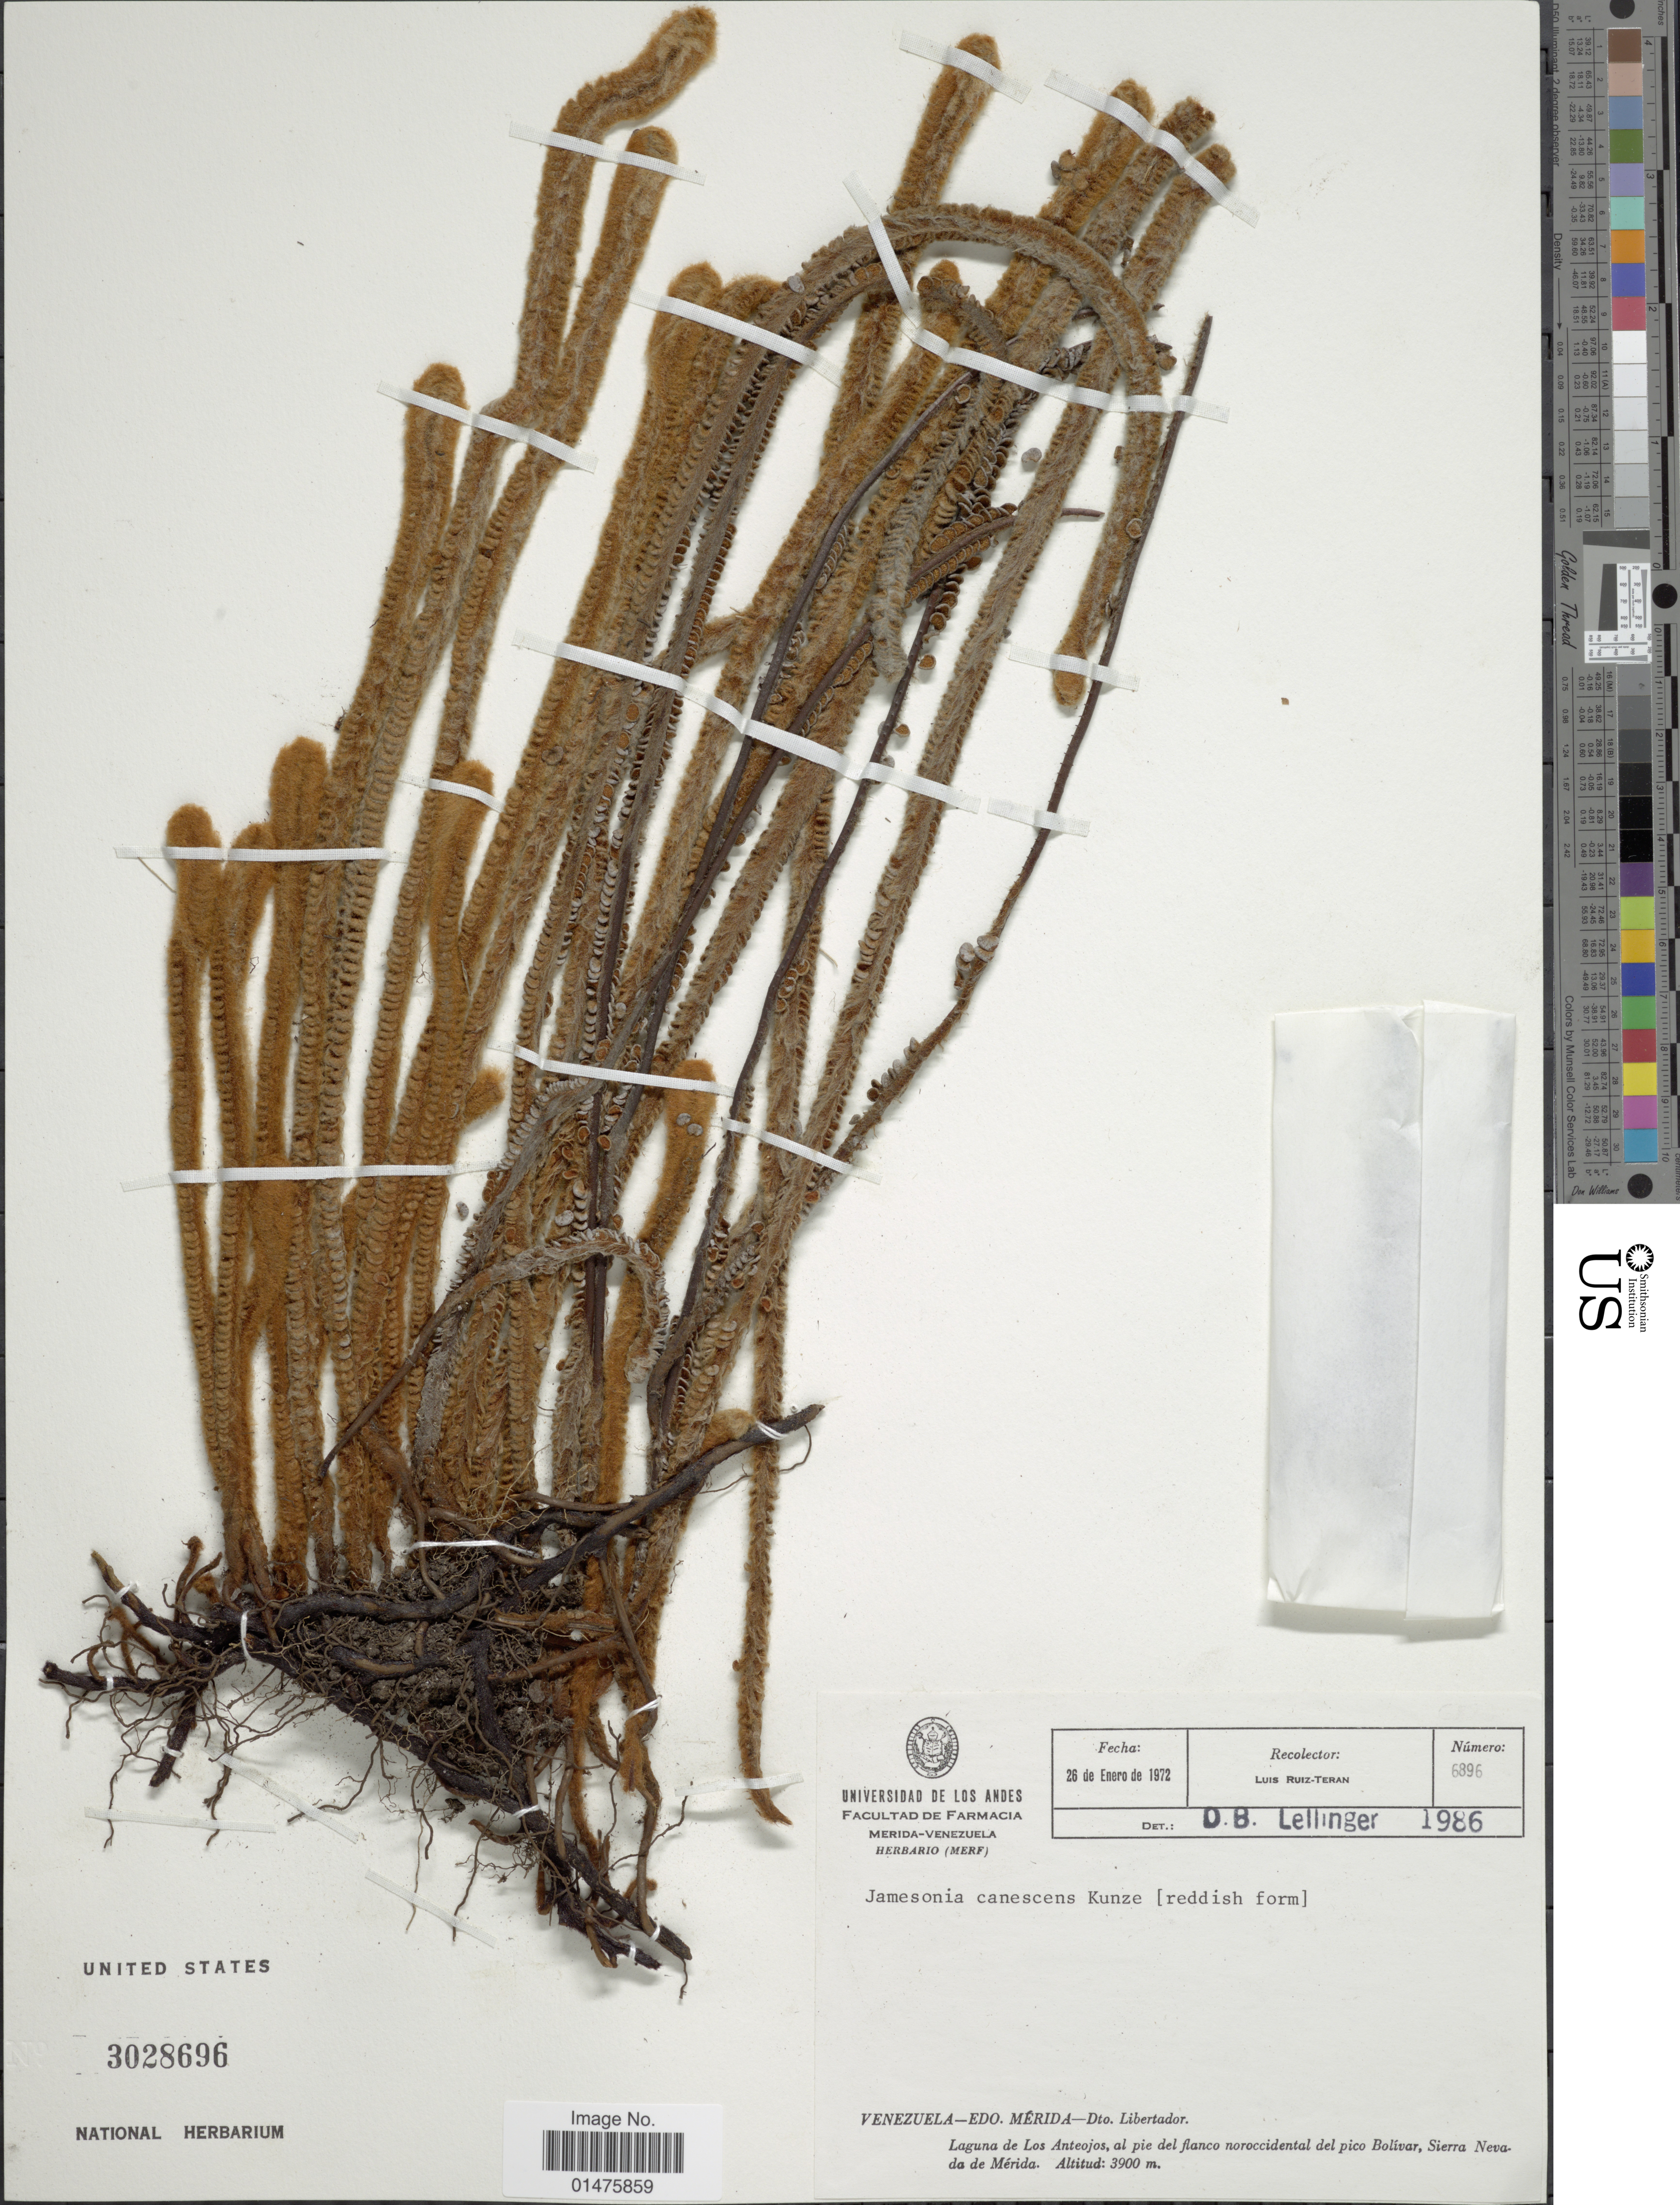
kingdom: Plantae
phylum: Tracheophyta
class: Polypodiopsida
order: Polypodiales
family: Pteridaceae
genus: Jamesonia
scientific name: Jamesonia canescens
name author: Kunze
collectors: L. Teran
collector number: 6896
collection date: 1972-01-26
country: Venezuela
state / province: Mérida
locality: Dto Libertador. Laguna de Los Anteojos, al pie del flanco nordoccidental del pico Bolivar, Sierra Nevada de Mérida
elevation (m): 3900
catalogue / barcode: US 3028696